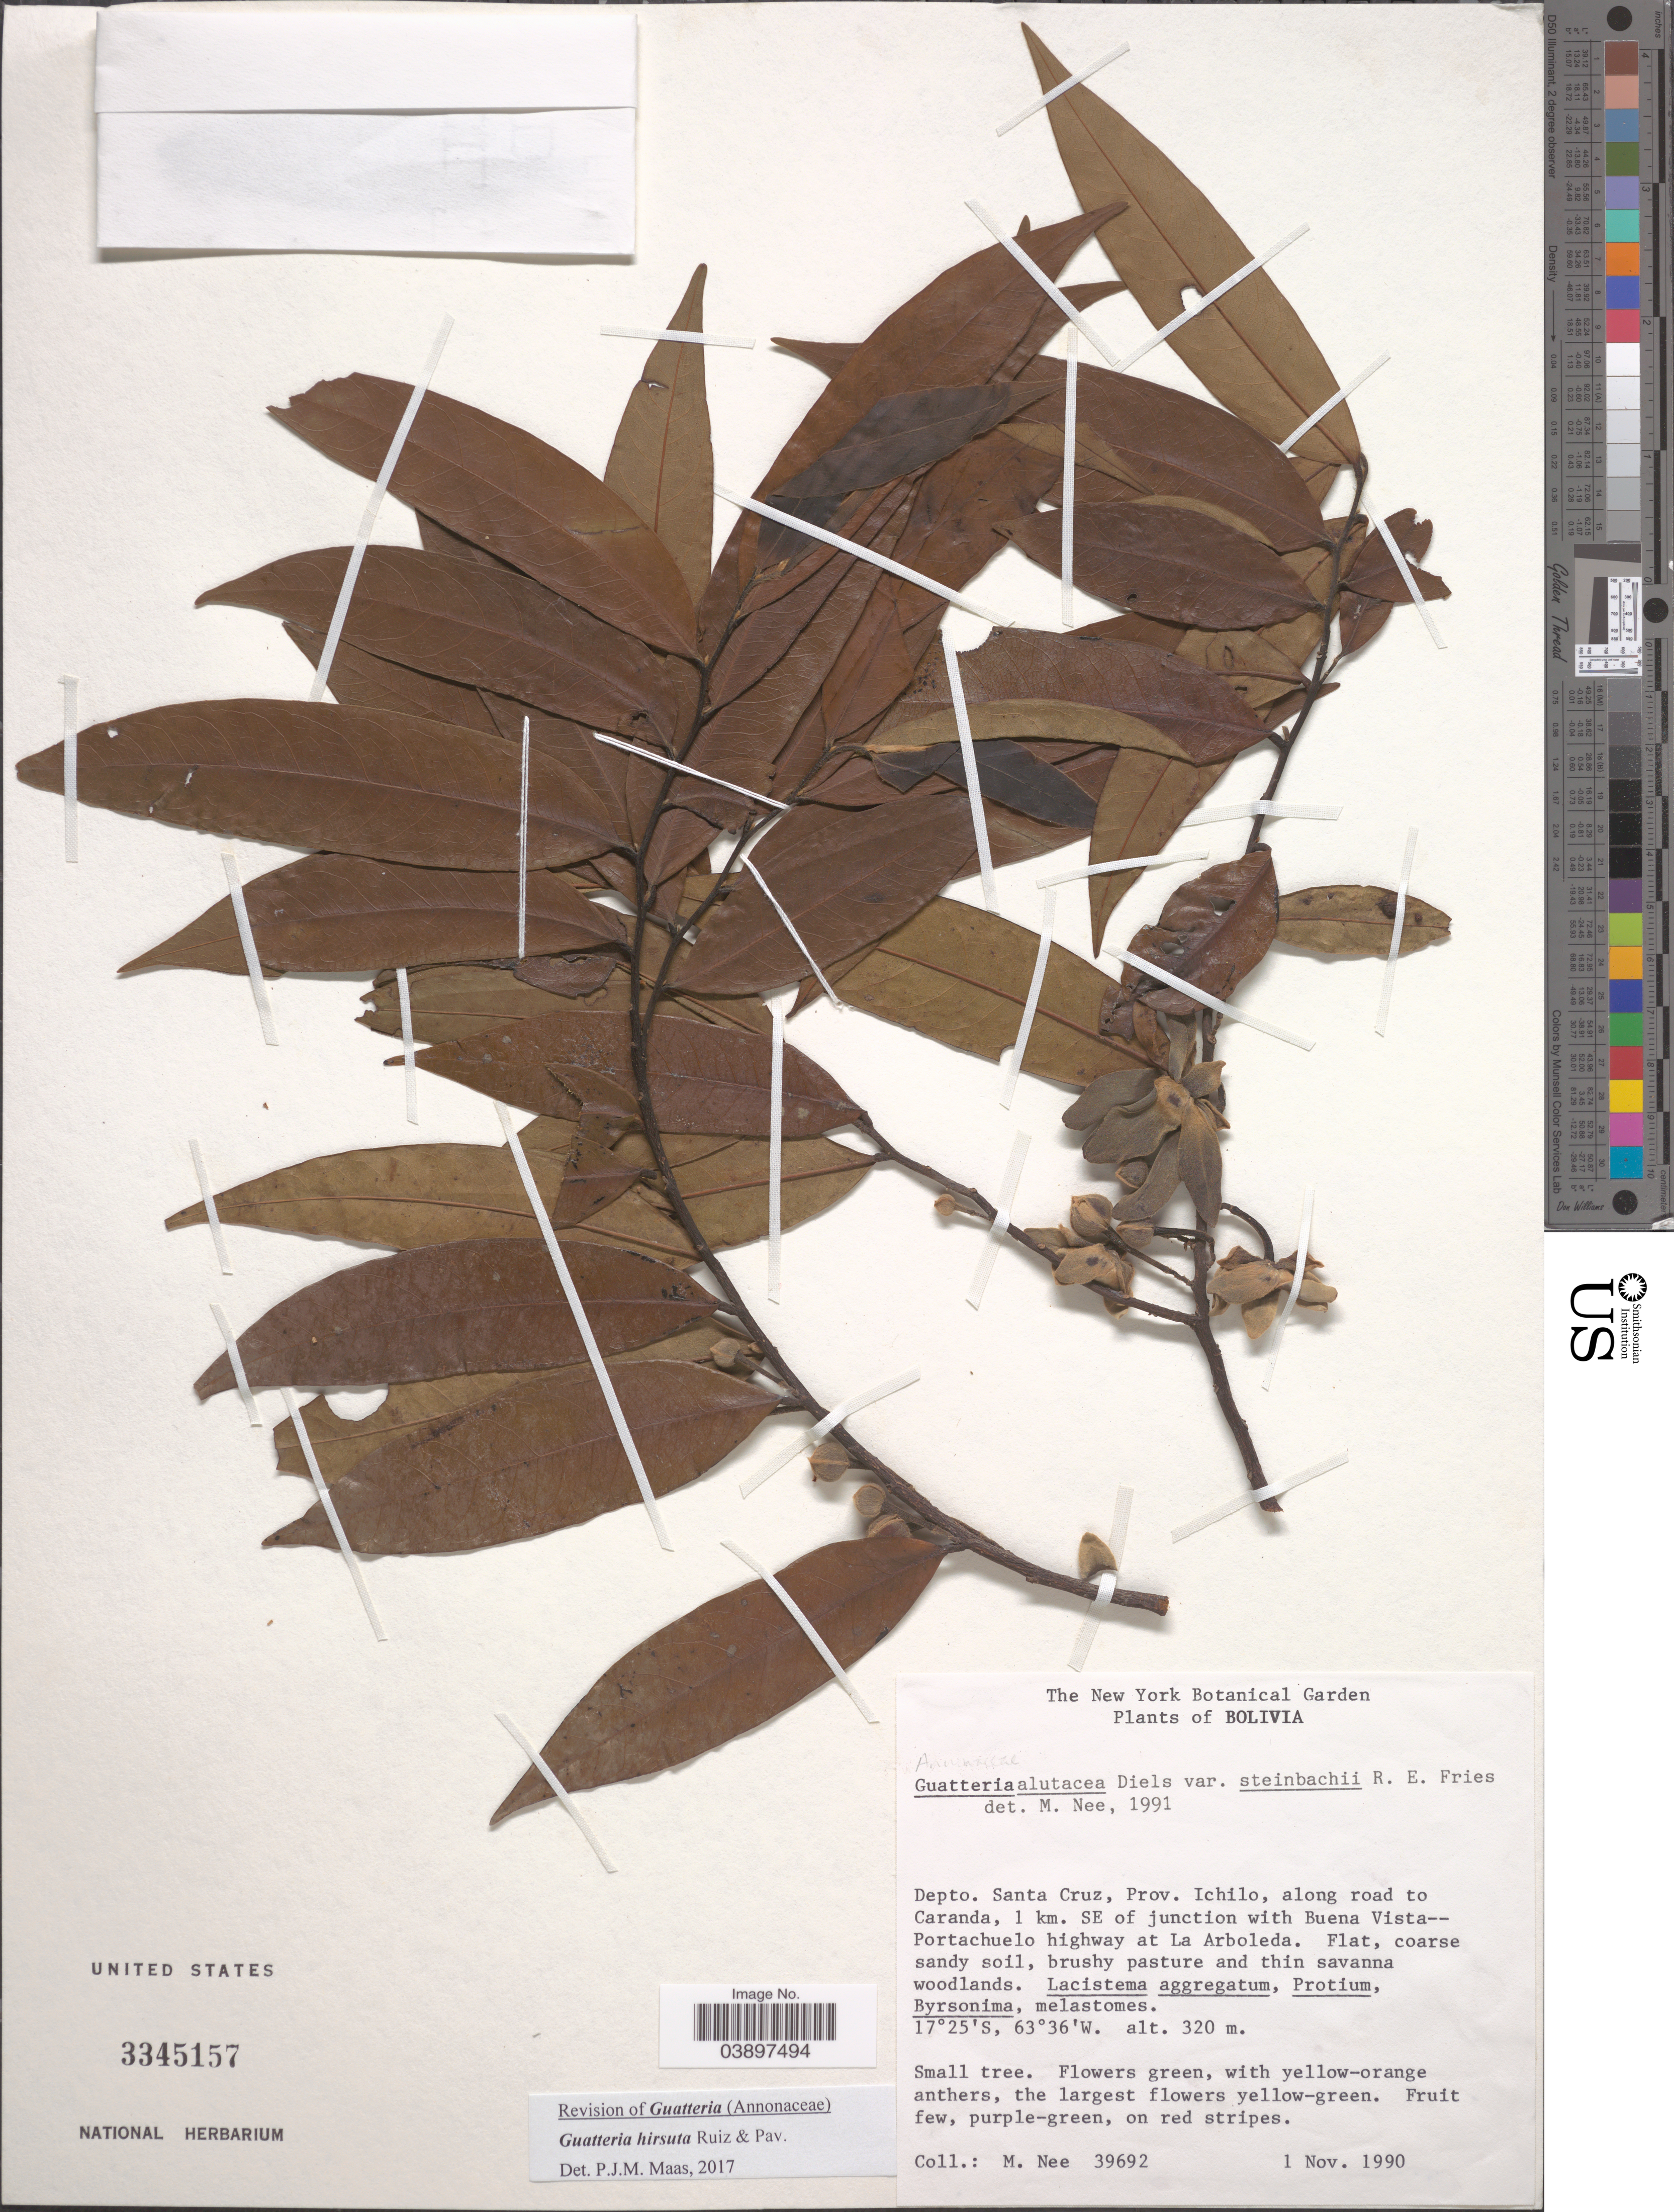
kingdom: Plantae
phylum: Tracheophyta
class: Magnoliopsida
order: Magnoliales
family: Annonaceae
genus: Guatteria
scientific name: Guatteria hirsuta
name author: Ruiz & Pav.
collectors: M. Nee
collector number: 39692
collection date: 1990-11-01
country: Bolivia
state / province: Santa Cruz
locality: Depto. Santa Cruz, Prov. Ichilo, along road to Caranda, 1 km. SE of junction with Buena Vista - Portachuelo highway at La Arboleda.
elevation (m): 320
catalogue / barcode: US 3345157